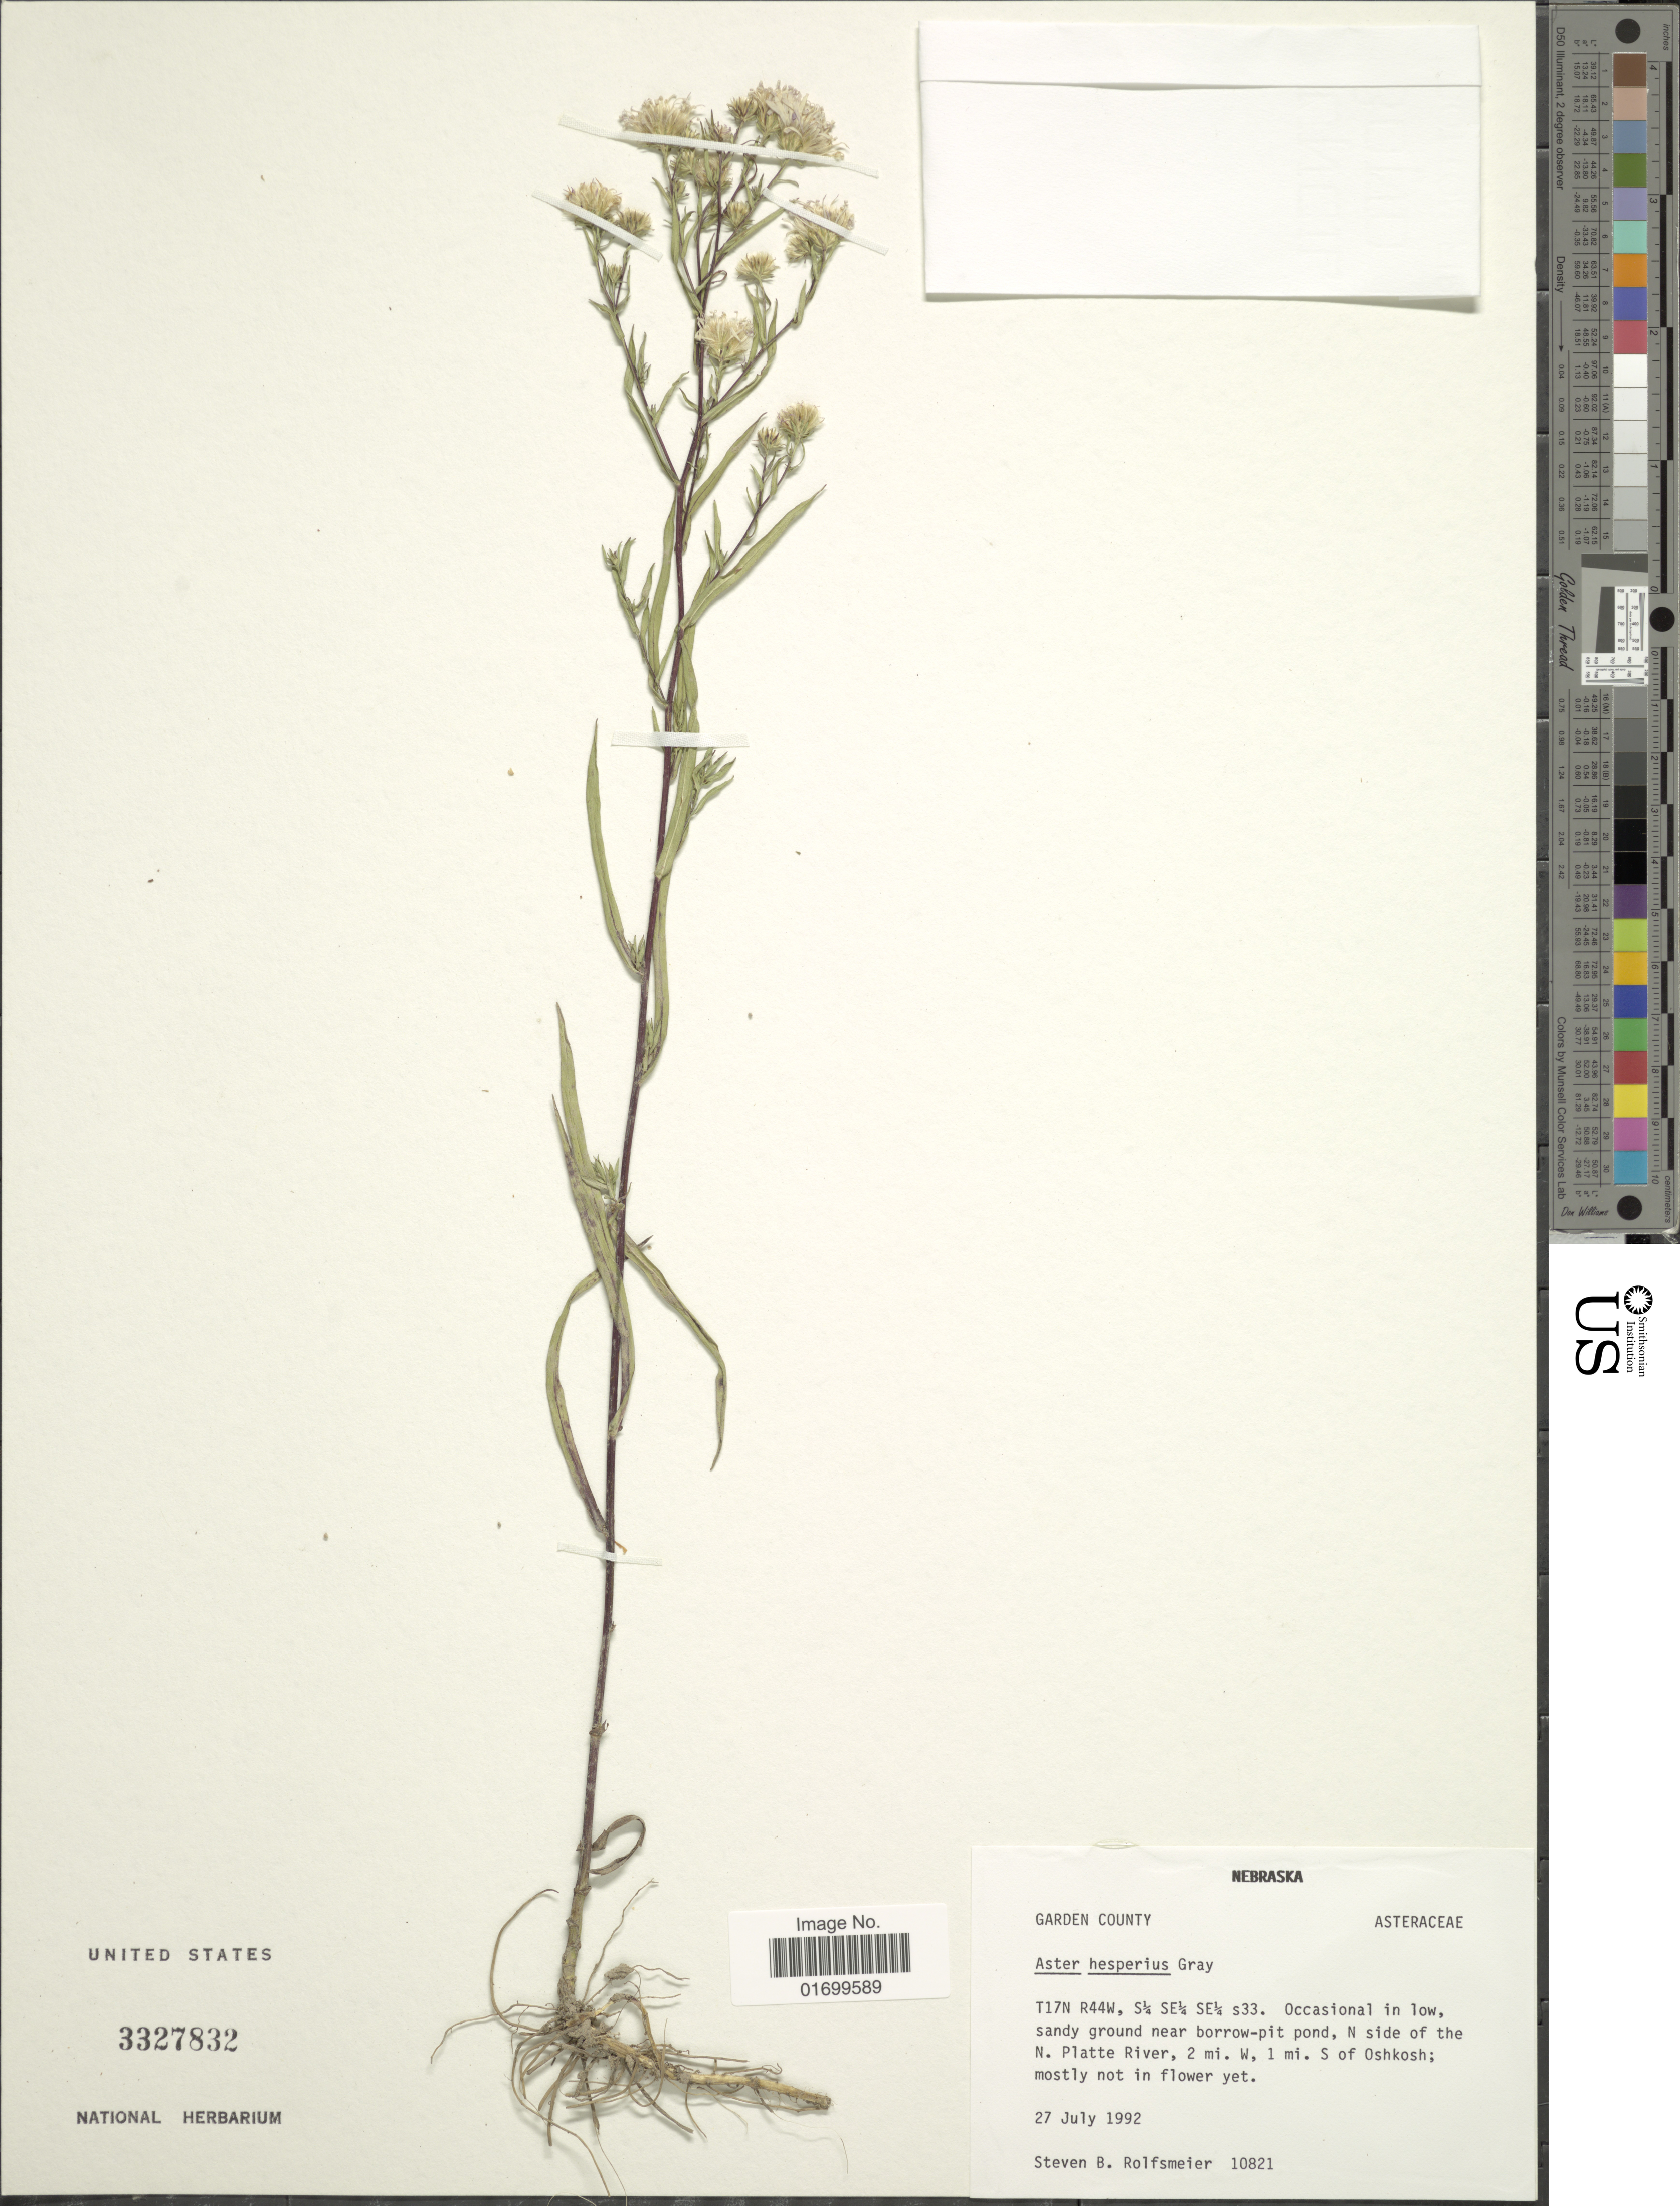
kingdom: Plantae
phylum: Tracheophyta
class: Magnoliopsida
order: Asterales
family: Asteraceae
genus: Symphyotrichum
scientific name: Symphyotrichum hesperium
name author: (A. Gray) Á. Löve & D. Löve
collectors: S. Rolfsmeier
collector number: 10821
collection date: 1992-07-27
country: United States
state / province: Nebraska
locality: Garden County, T17N R44W, S1/4 SE1/4 SE1/4 s 33, occasionally in low, sandy ground near borrow-pit pond, N side of the N. Platte River, 2 mi. W, 1 mi. S. of Oshkosh.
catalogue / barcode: US 3327832